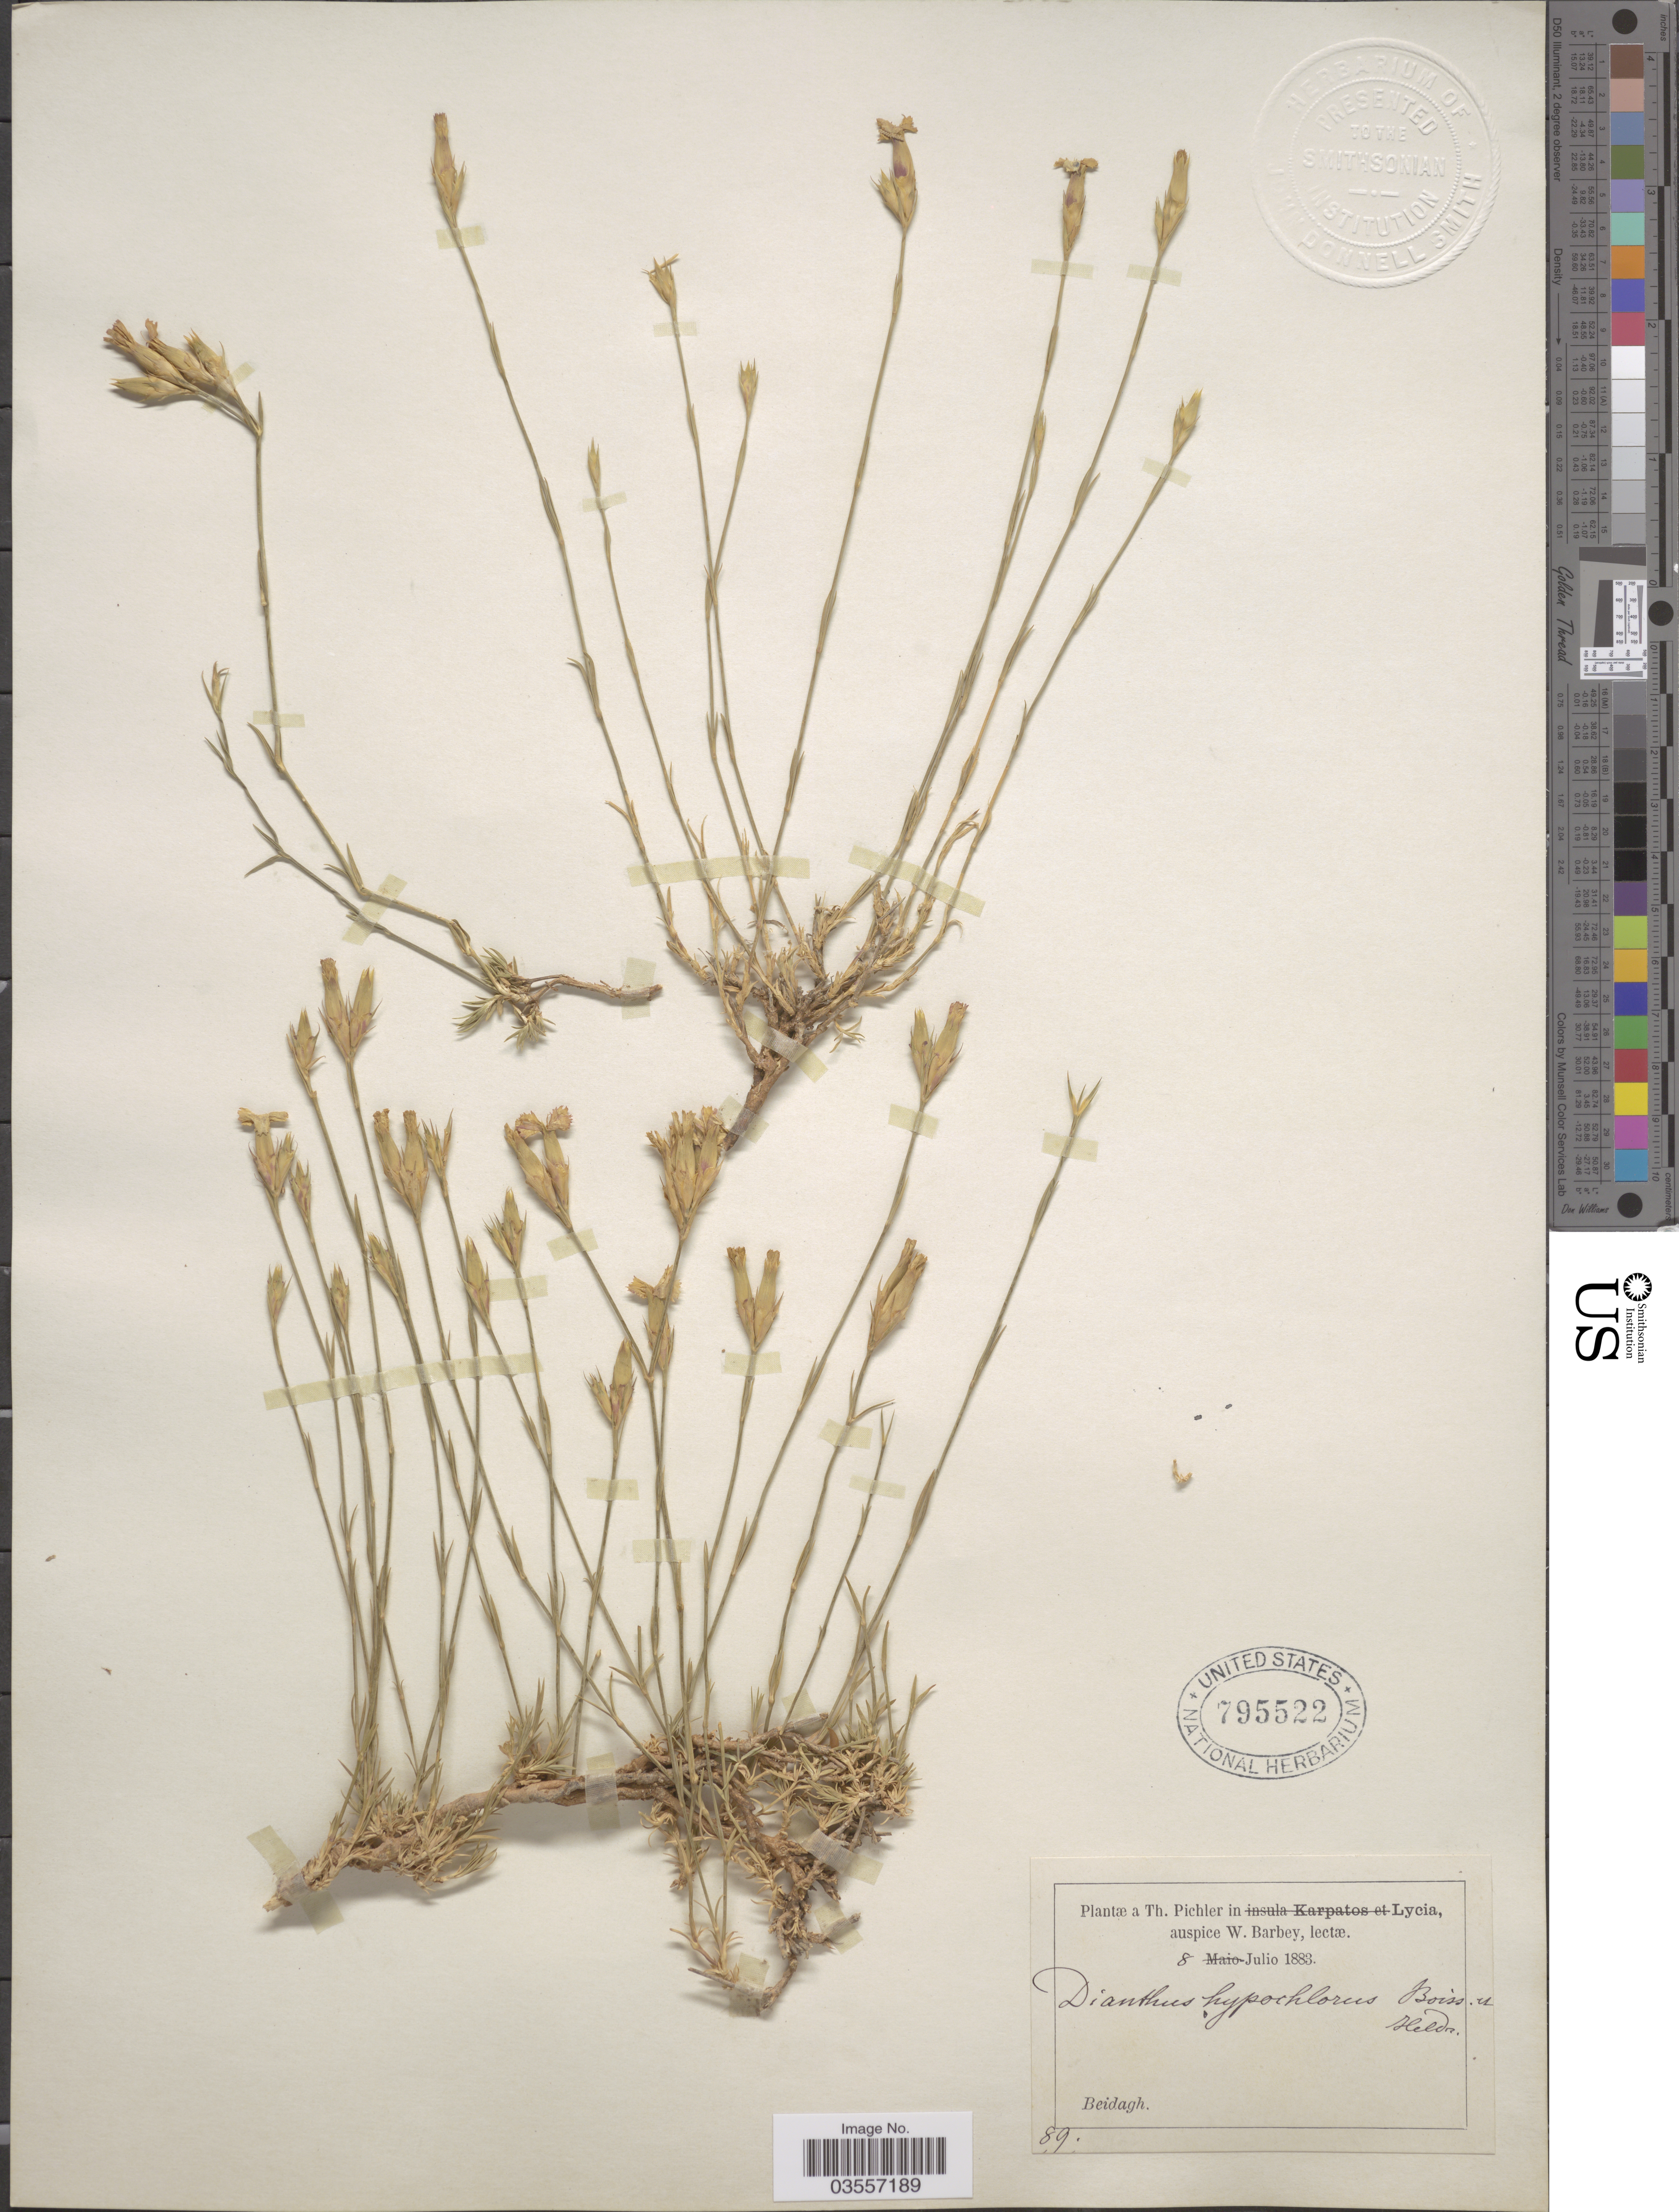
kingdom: Plantae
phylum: Tracheophyta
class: Magnoliopsida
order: Caryophyllales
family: Caryophyllaceae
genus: Dianthus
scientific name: Dianthus hypochlorus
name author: Boiss. & Heldr.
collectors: T. Pichler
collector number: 89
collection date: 1883-07-08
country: Turkey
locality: Lycia. Beidagh.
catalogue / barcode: US 795522